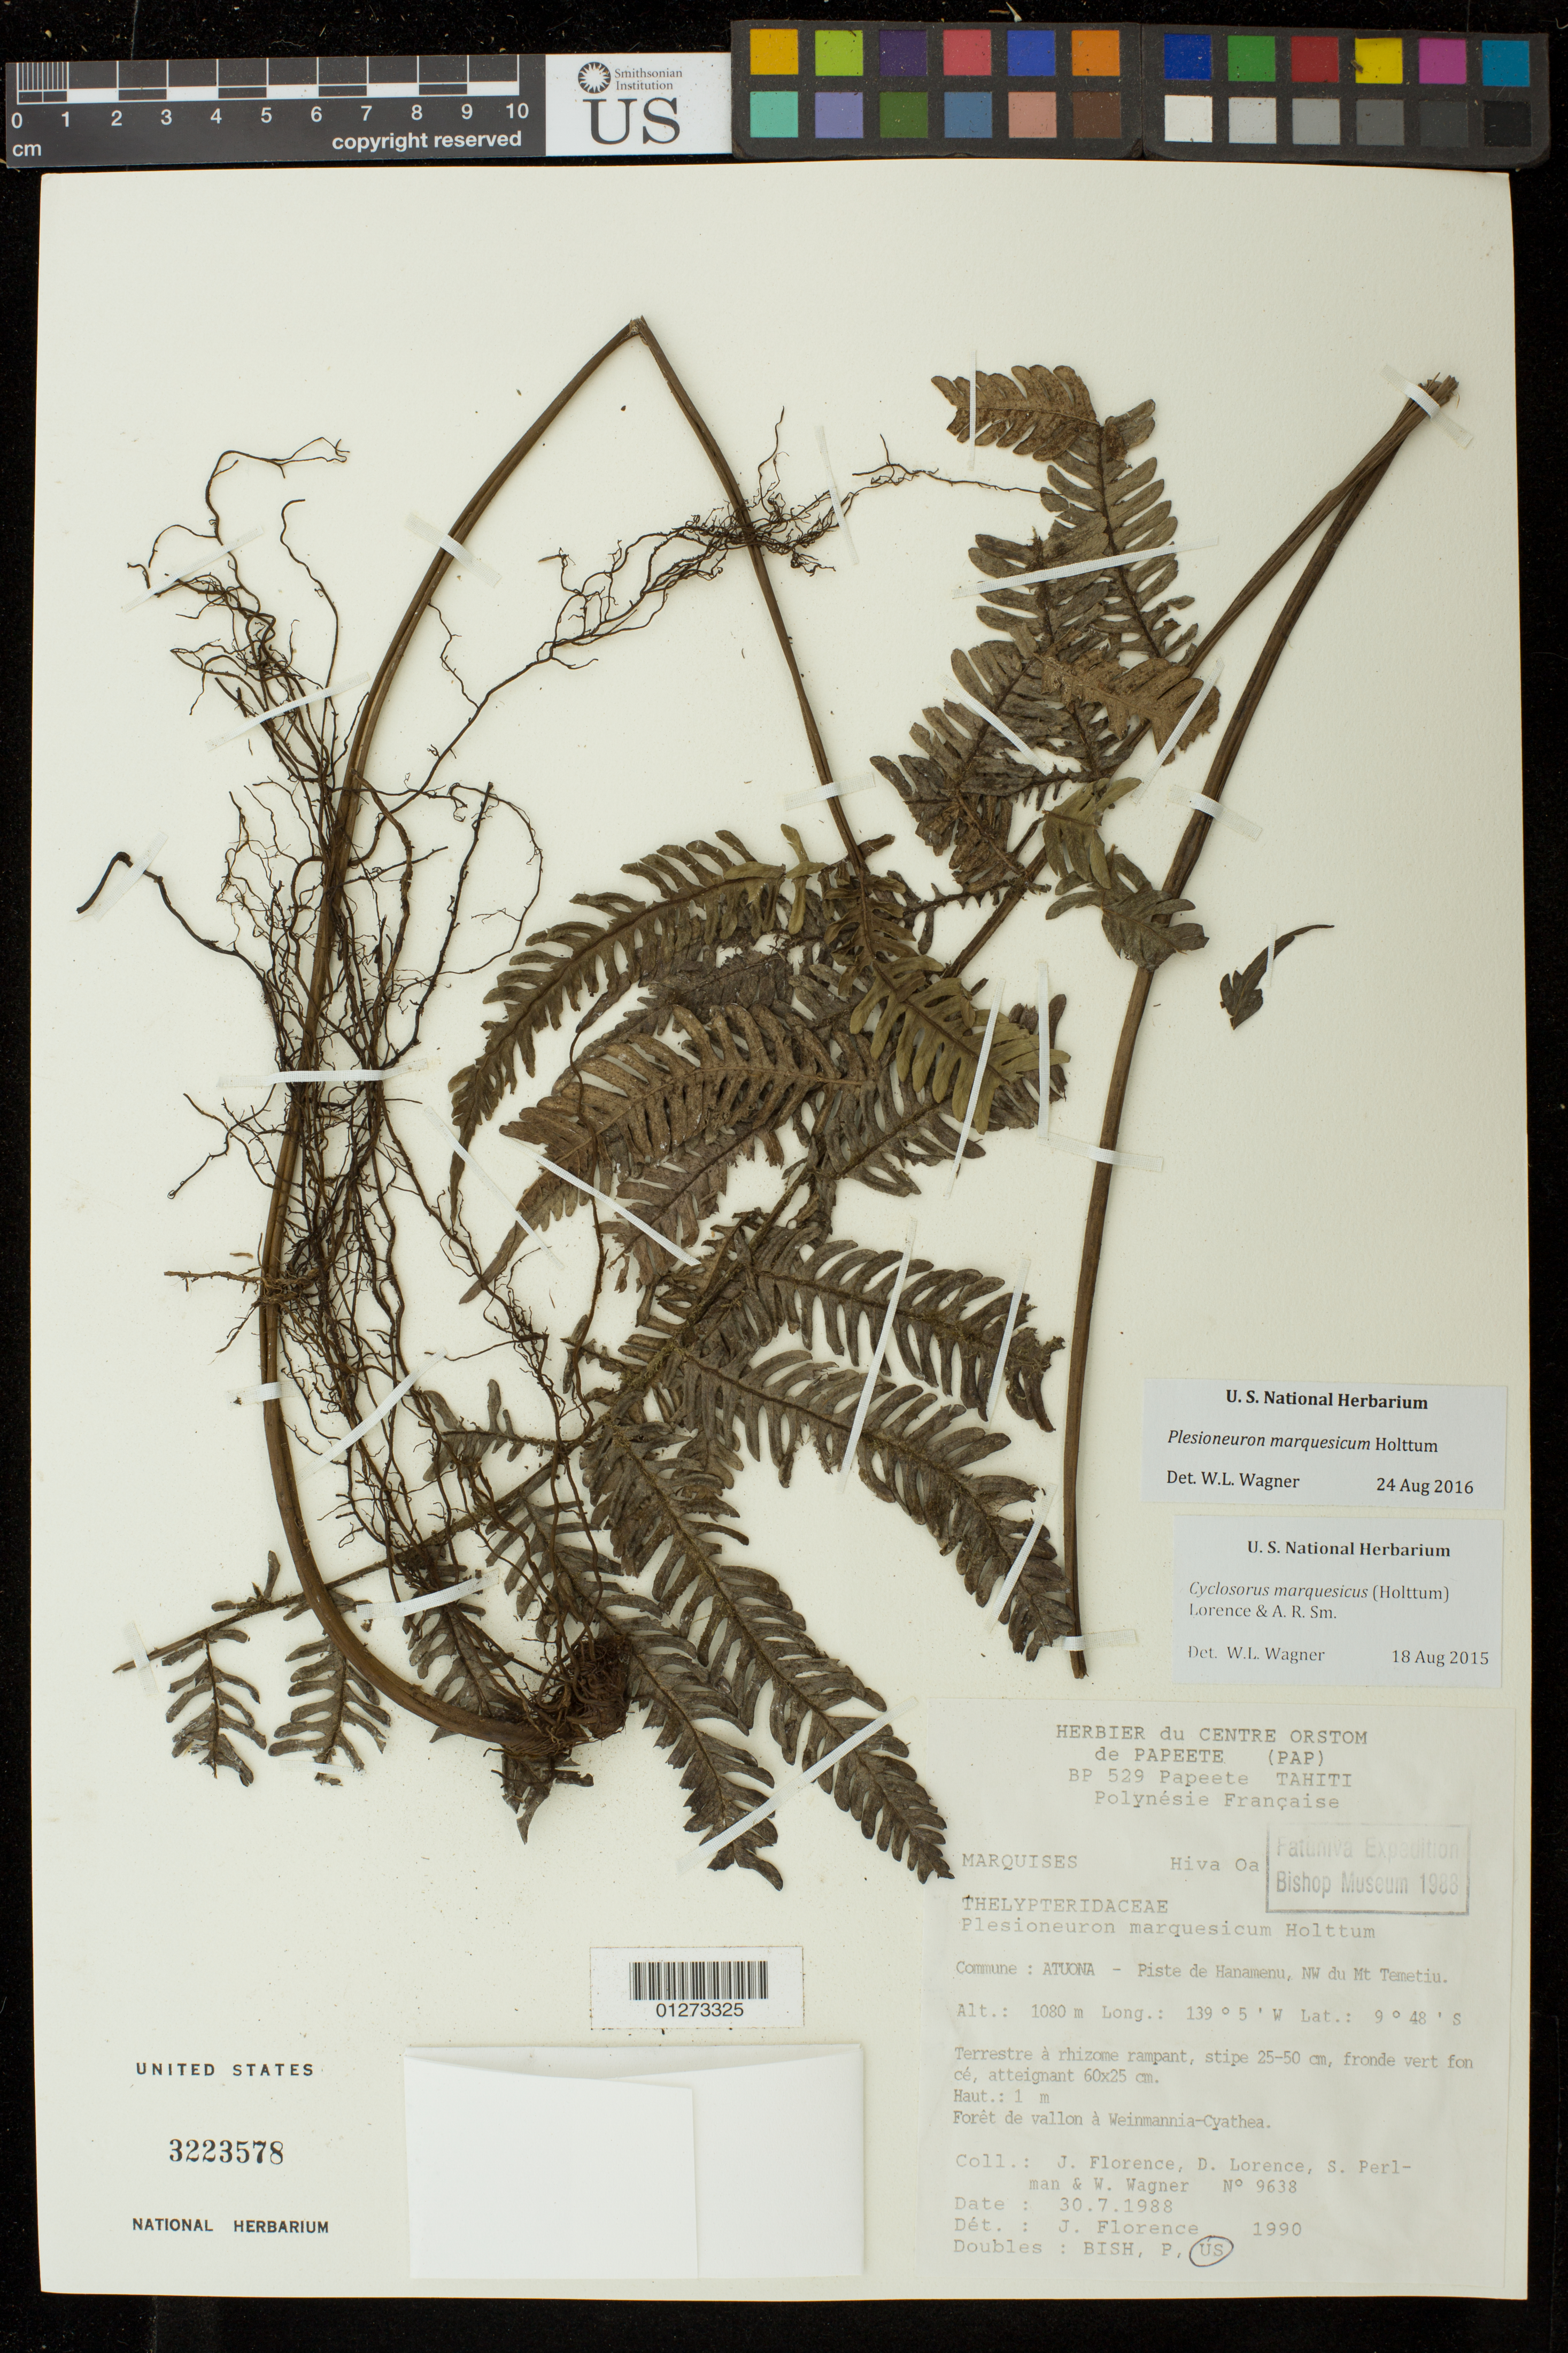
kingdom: Plantae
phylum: Tracheophyta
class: Polypodiopsida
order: Polypodiales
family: Thelypteridaceae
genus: Plesioneuron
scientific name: Plesioneuron marquesicum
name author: Holttum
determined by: Florence, J.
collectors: J. Florence, D. Lorence, S. P. Perlman & W. L. Wagner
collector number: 9638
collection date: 1988-07-30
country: French Polynesia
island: Hiva Oa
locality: Atuona, piste de Hanamenu, NW du Mt. Temetiu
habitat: Forêt de vallon à Weinmannia, Cyathea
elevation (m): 1080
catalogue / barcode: US 3223578